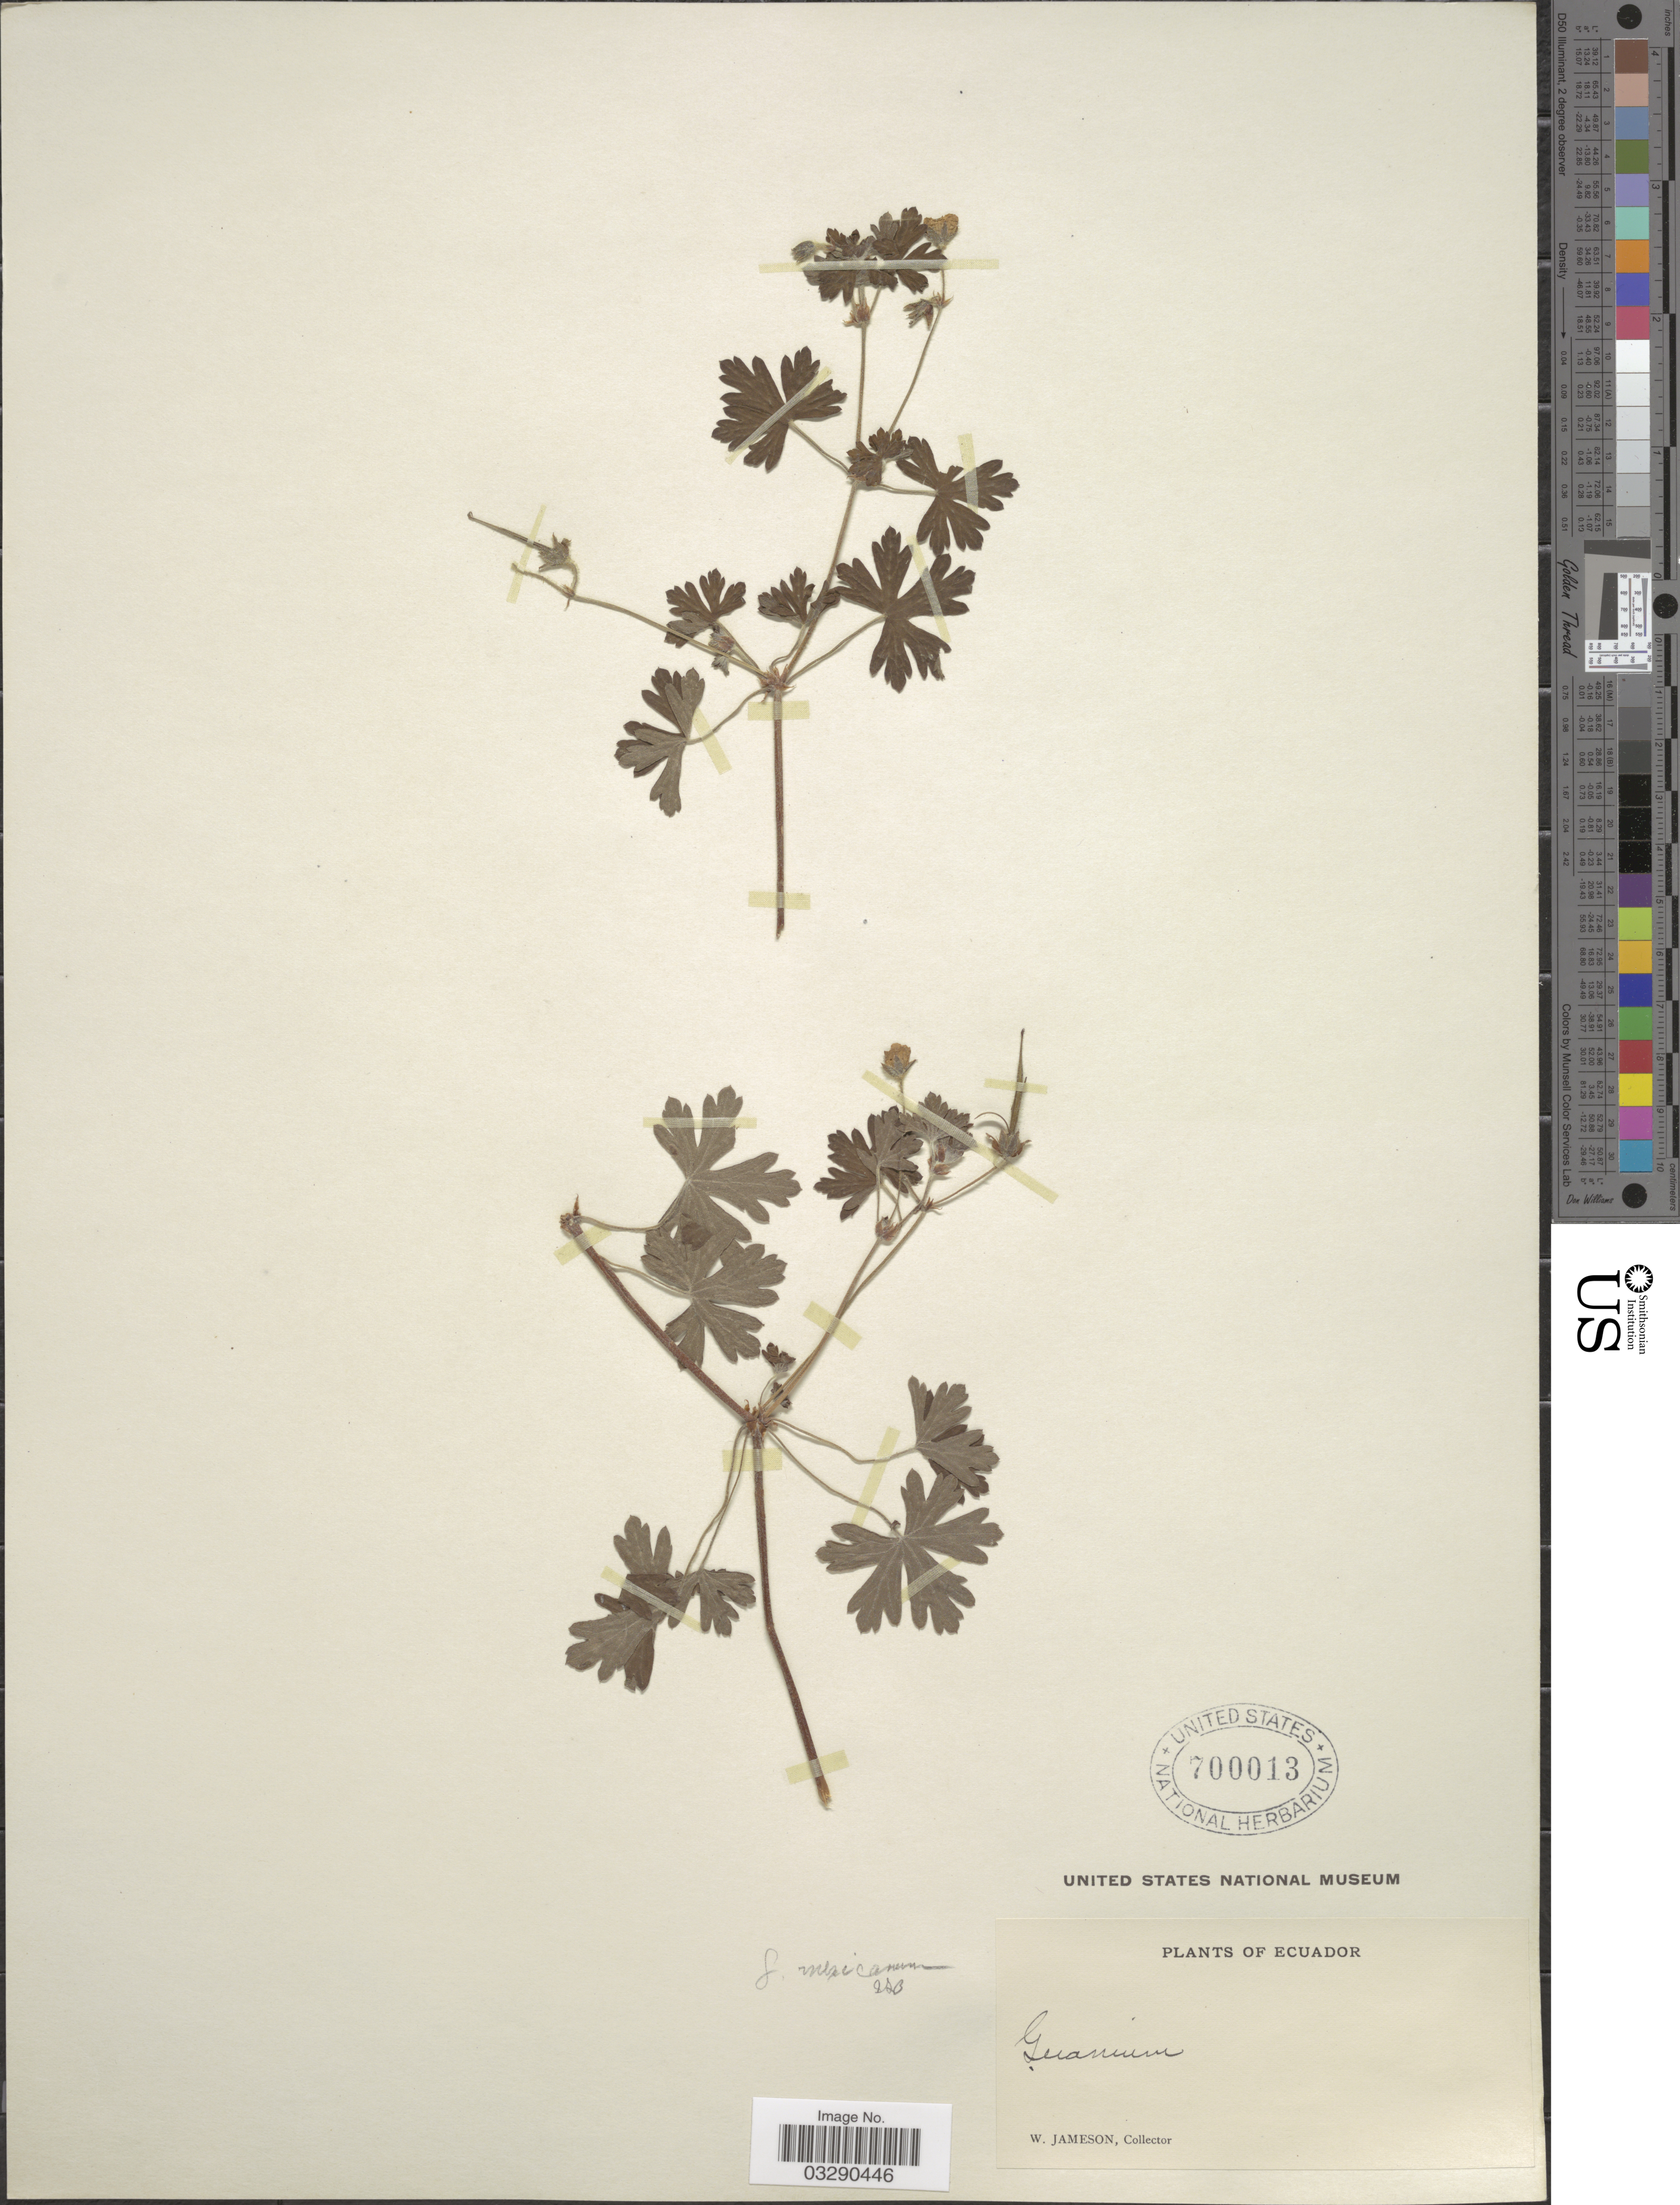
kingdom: Plantae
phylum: Tracheophyta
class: Magnoliopsida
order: Geraniales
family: Geraniaceae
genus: Geranium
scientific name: Geranium sp.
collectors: W. Jameson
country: Ecuador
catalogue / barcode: US 700013